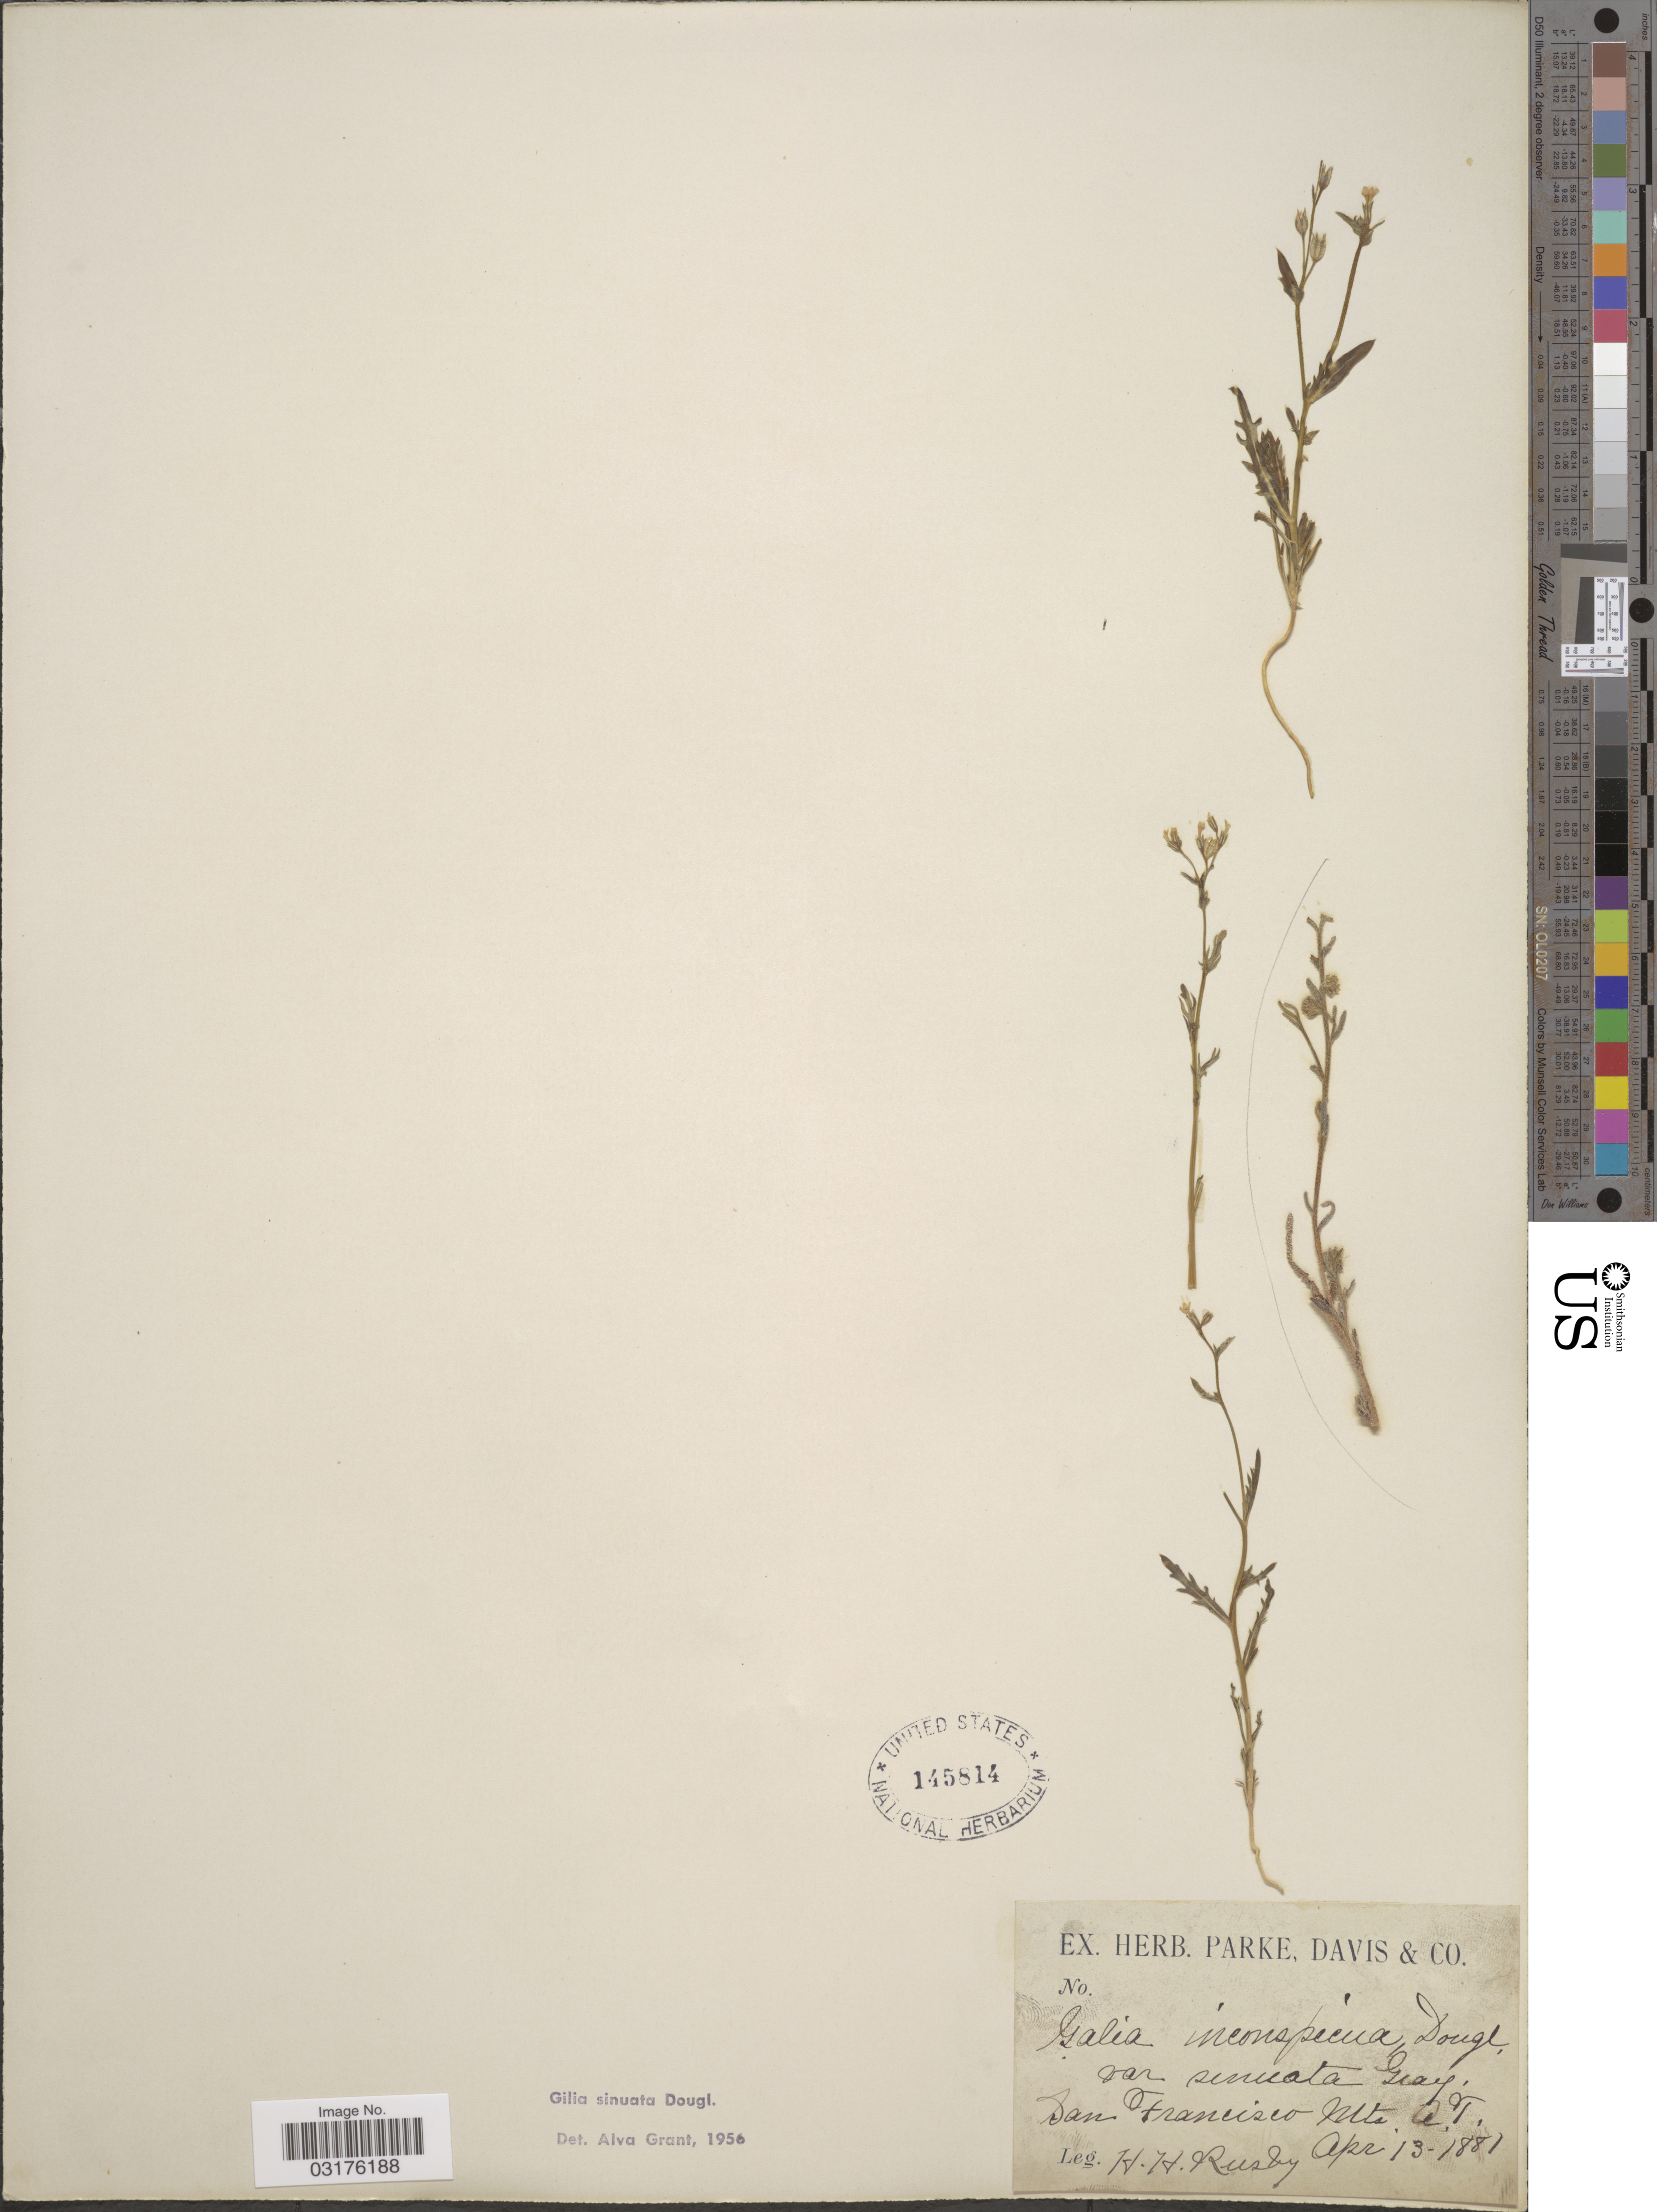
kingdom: Plantae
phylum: Tracheophyta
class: Magnoliopsida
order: Ericales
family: Polemoniaceae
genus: Gilia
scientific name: Gilia sinuata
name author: Douglas ex Benth.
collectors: H. H. Rusby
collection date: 1881-04-13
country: United States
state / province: Arizona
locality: San Francisco Mts., A.T.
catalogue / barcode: US 145814